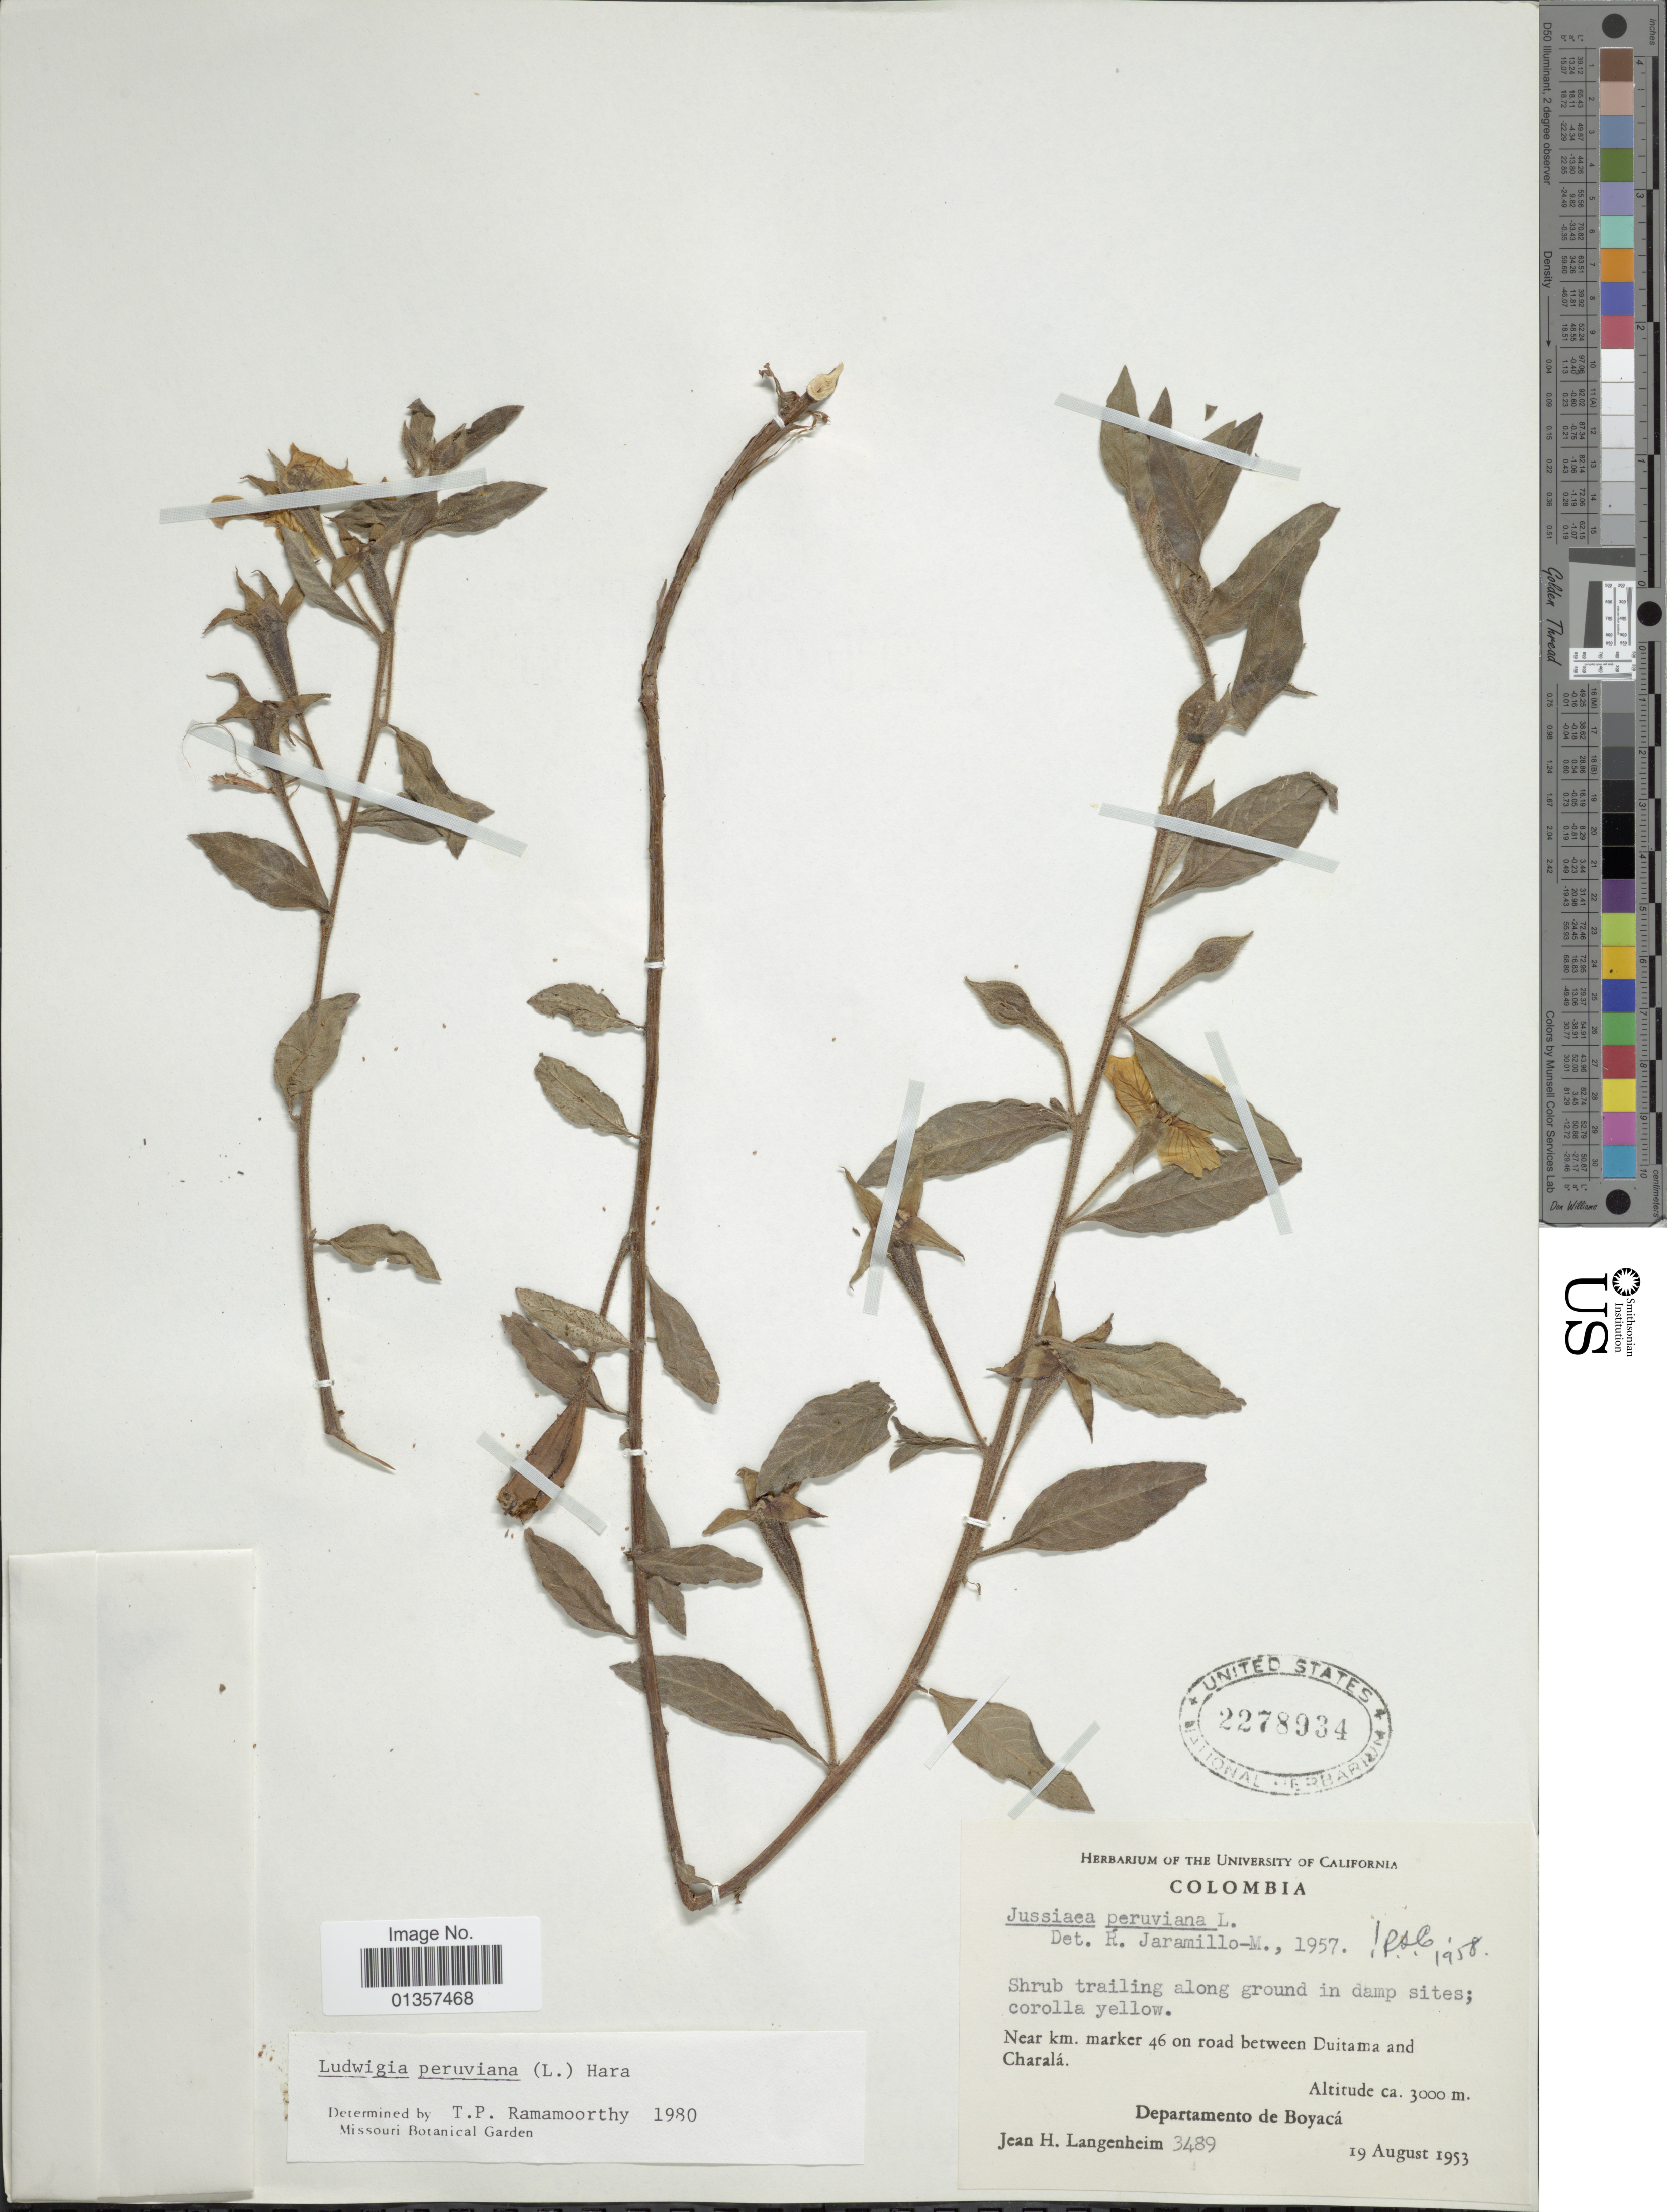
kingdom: Plantae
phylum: Tracheophyta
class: Magnoliopsida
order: Myrtales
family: Onagraceae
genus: Ludwigia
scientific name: Ludwigia peruviana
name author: (L.) H. Hara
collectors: J. H. Langenheim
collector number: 3489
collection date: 1953-08-19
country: Colombia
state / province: Boyacá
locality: Near km. marker 46 on road between Duitama and Charalá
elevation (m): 3000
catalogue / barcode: US 2278934